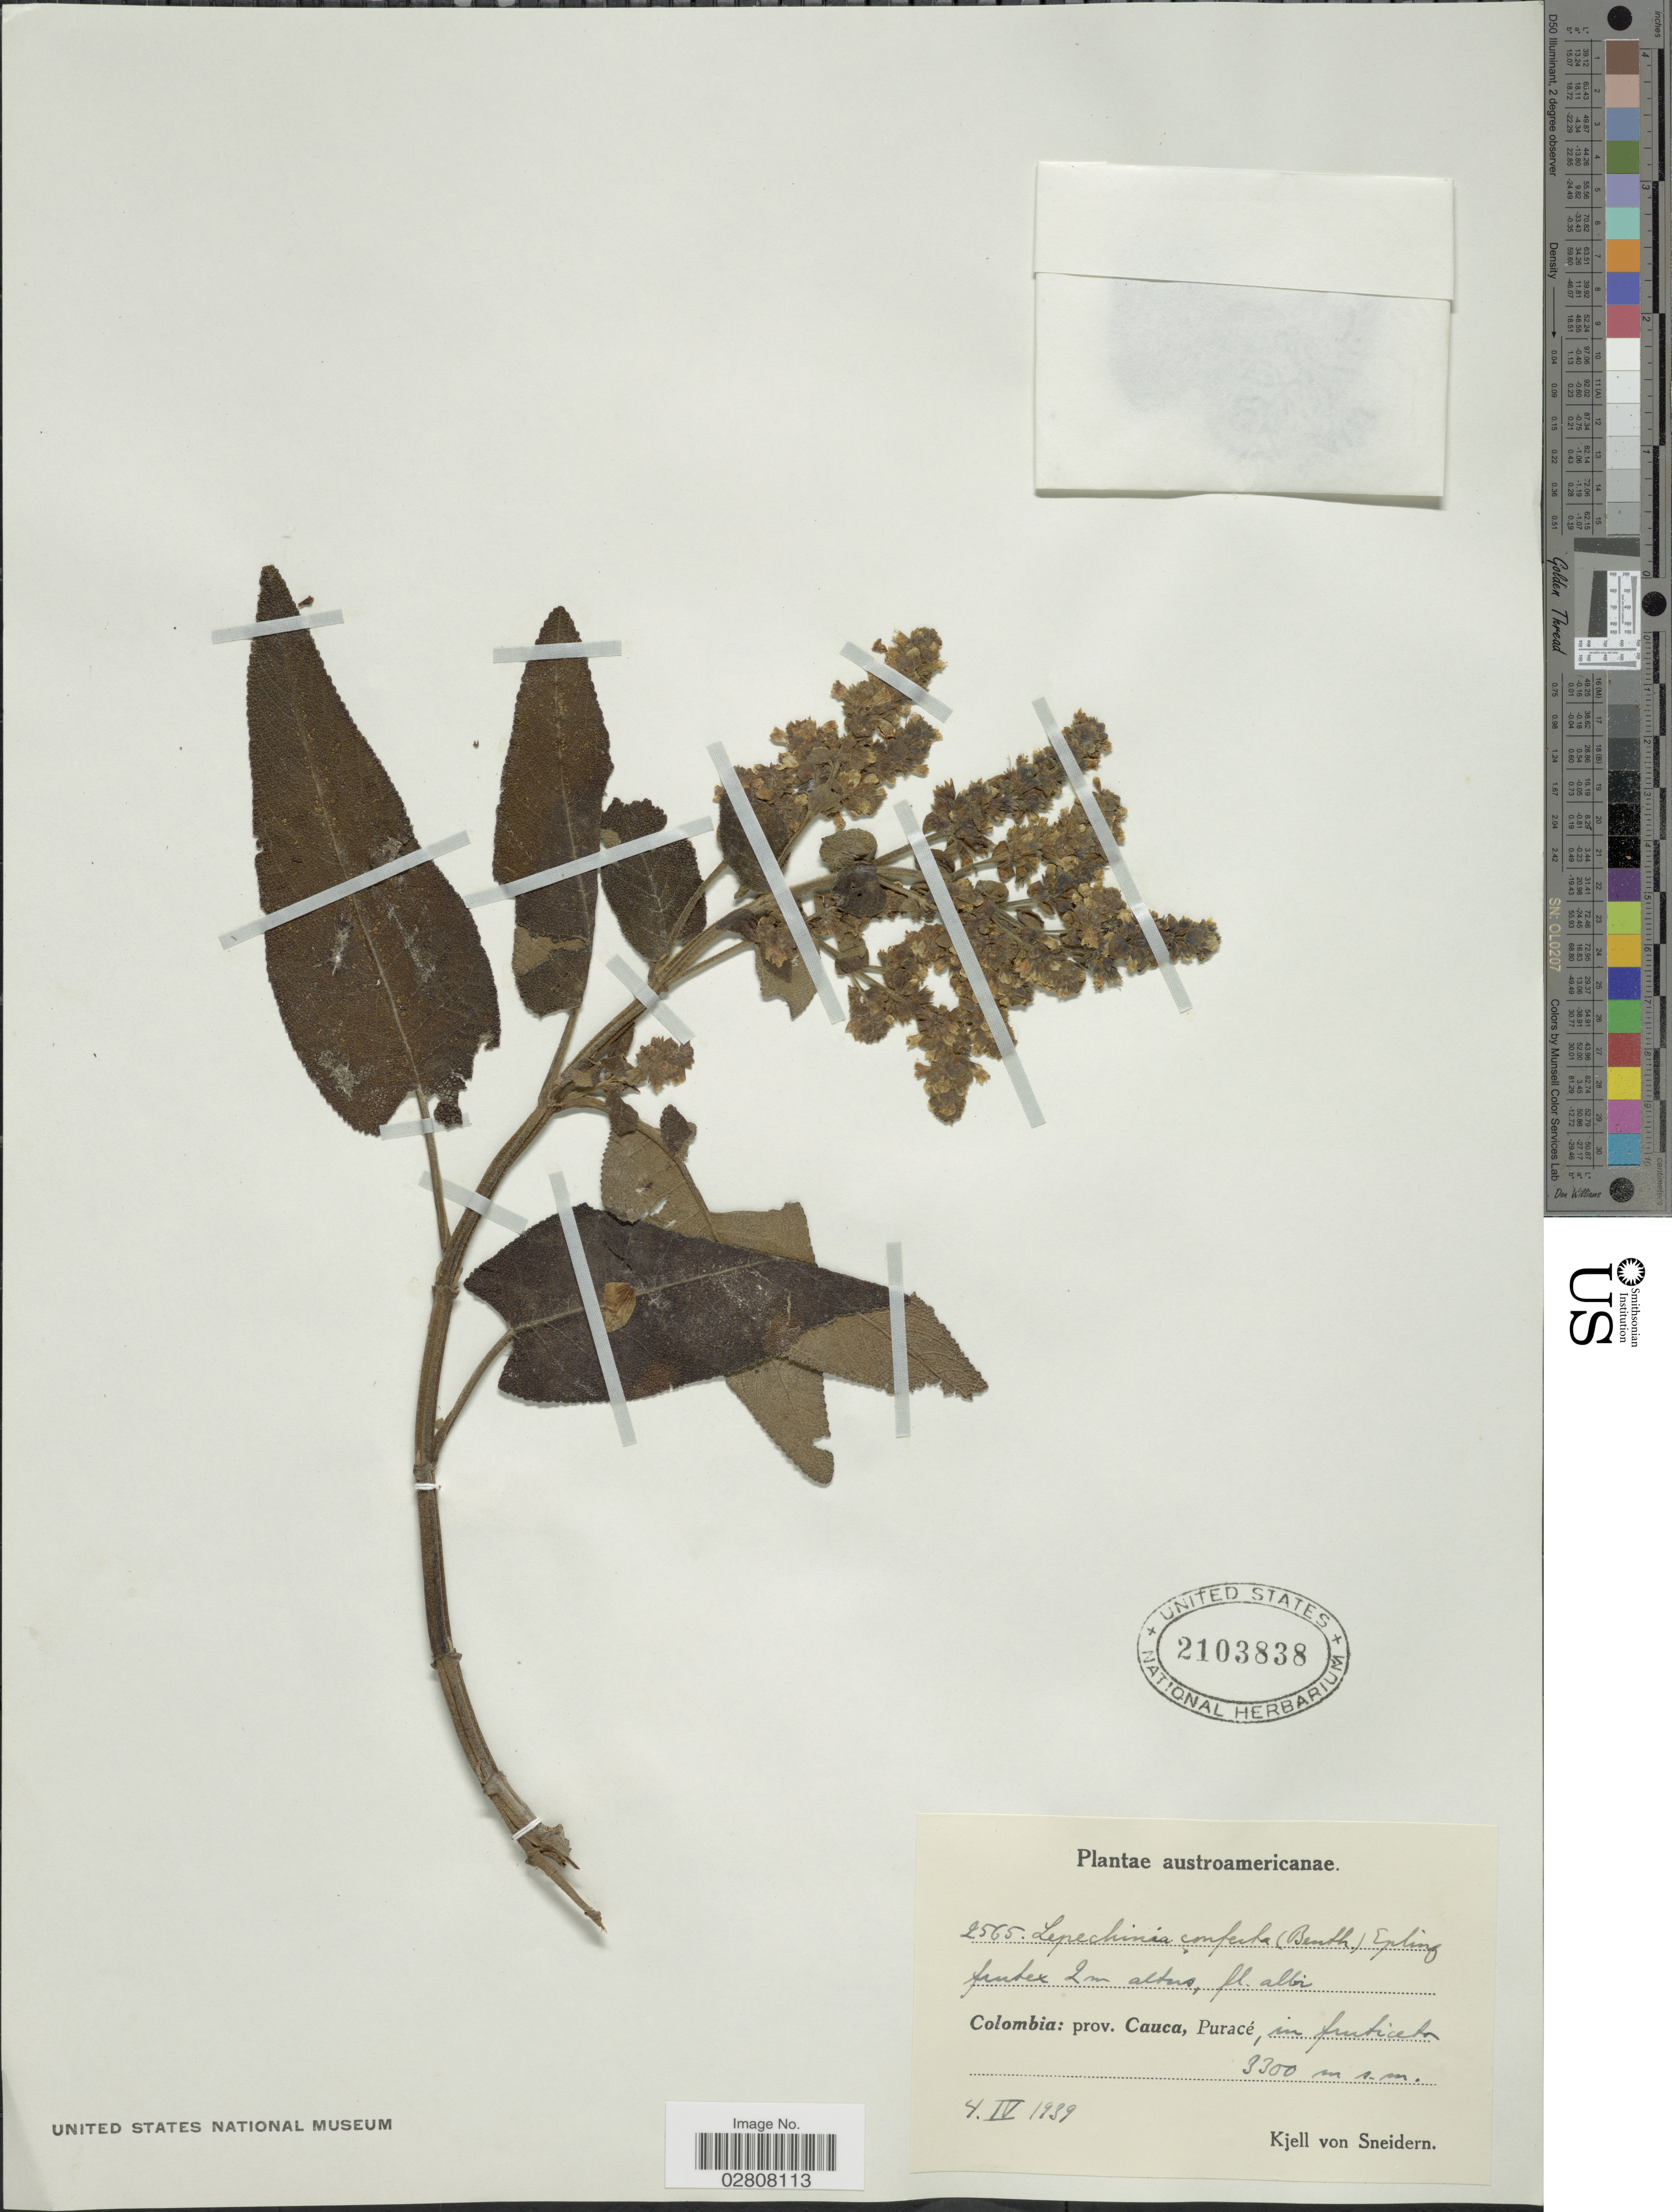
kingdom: Plantae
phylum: Tracheophyta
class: Magnoliopsida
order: Lamiales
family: Lamiaceae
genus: Lepechinia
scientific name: Lepechinia conferta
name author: (Benth.) Epling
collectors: K. von Sneidern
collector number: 2565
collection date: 1939-04-04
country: Colombia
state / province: Cauca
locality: Prov. Cauca, Puracé.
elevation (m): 3300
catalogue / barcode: US 2103838